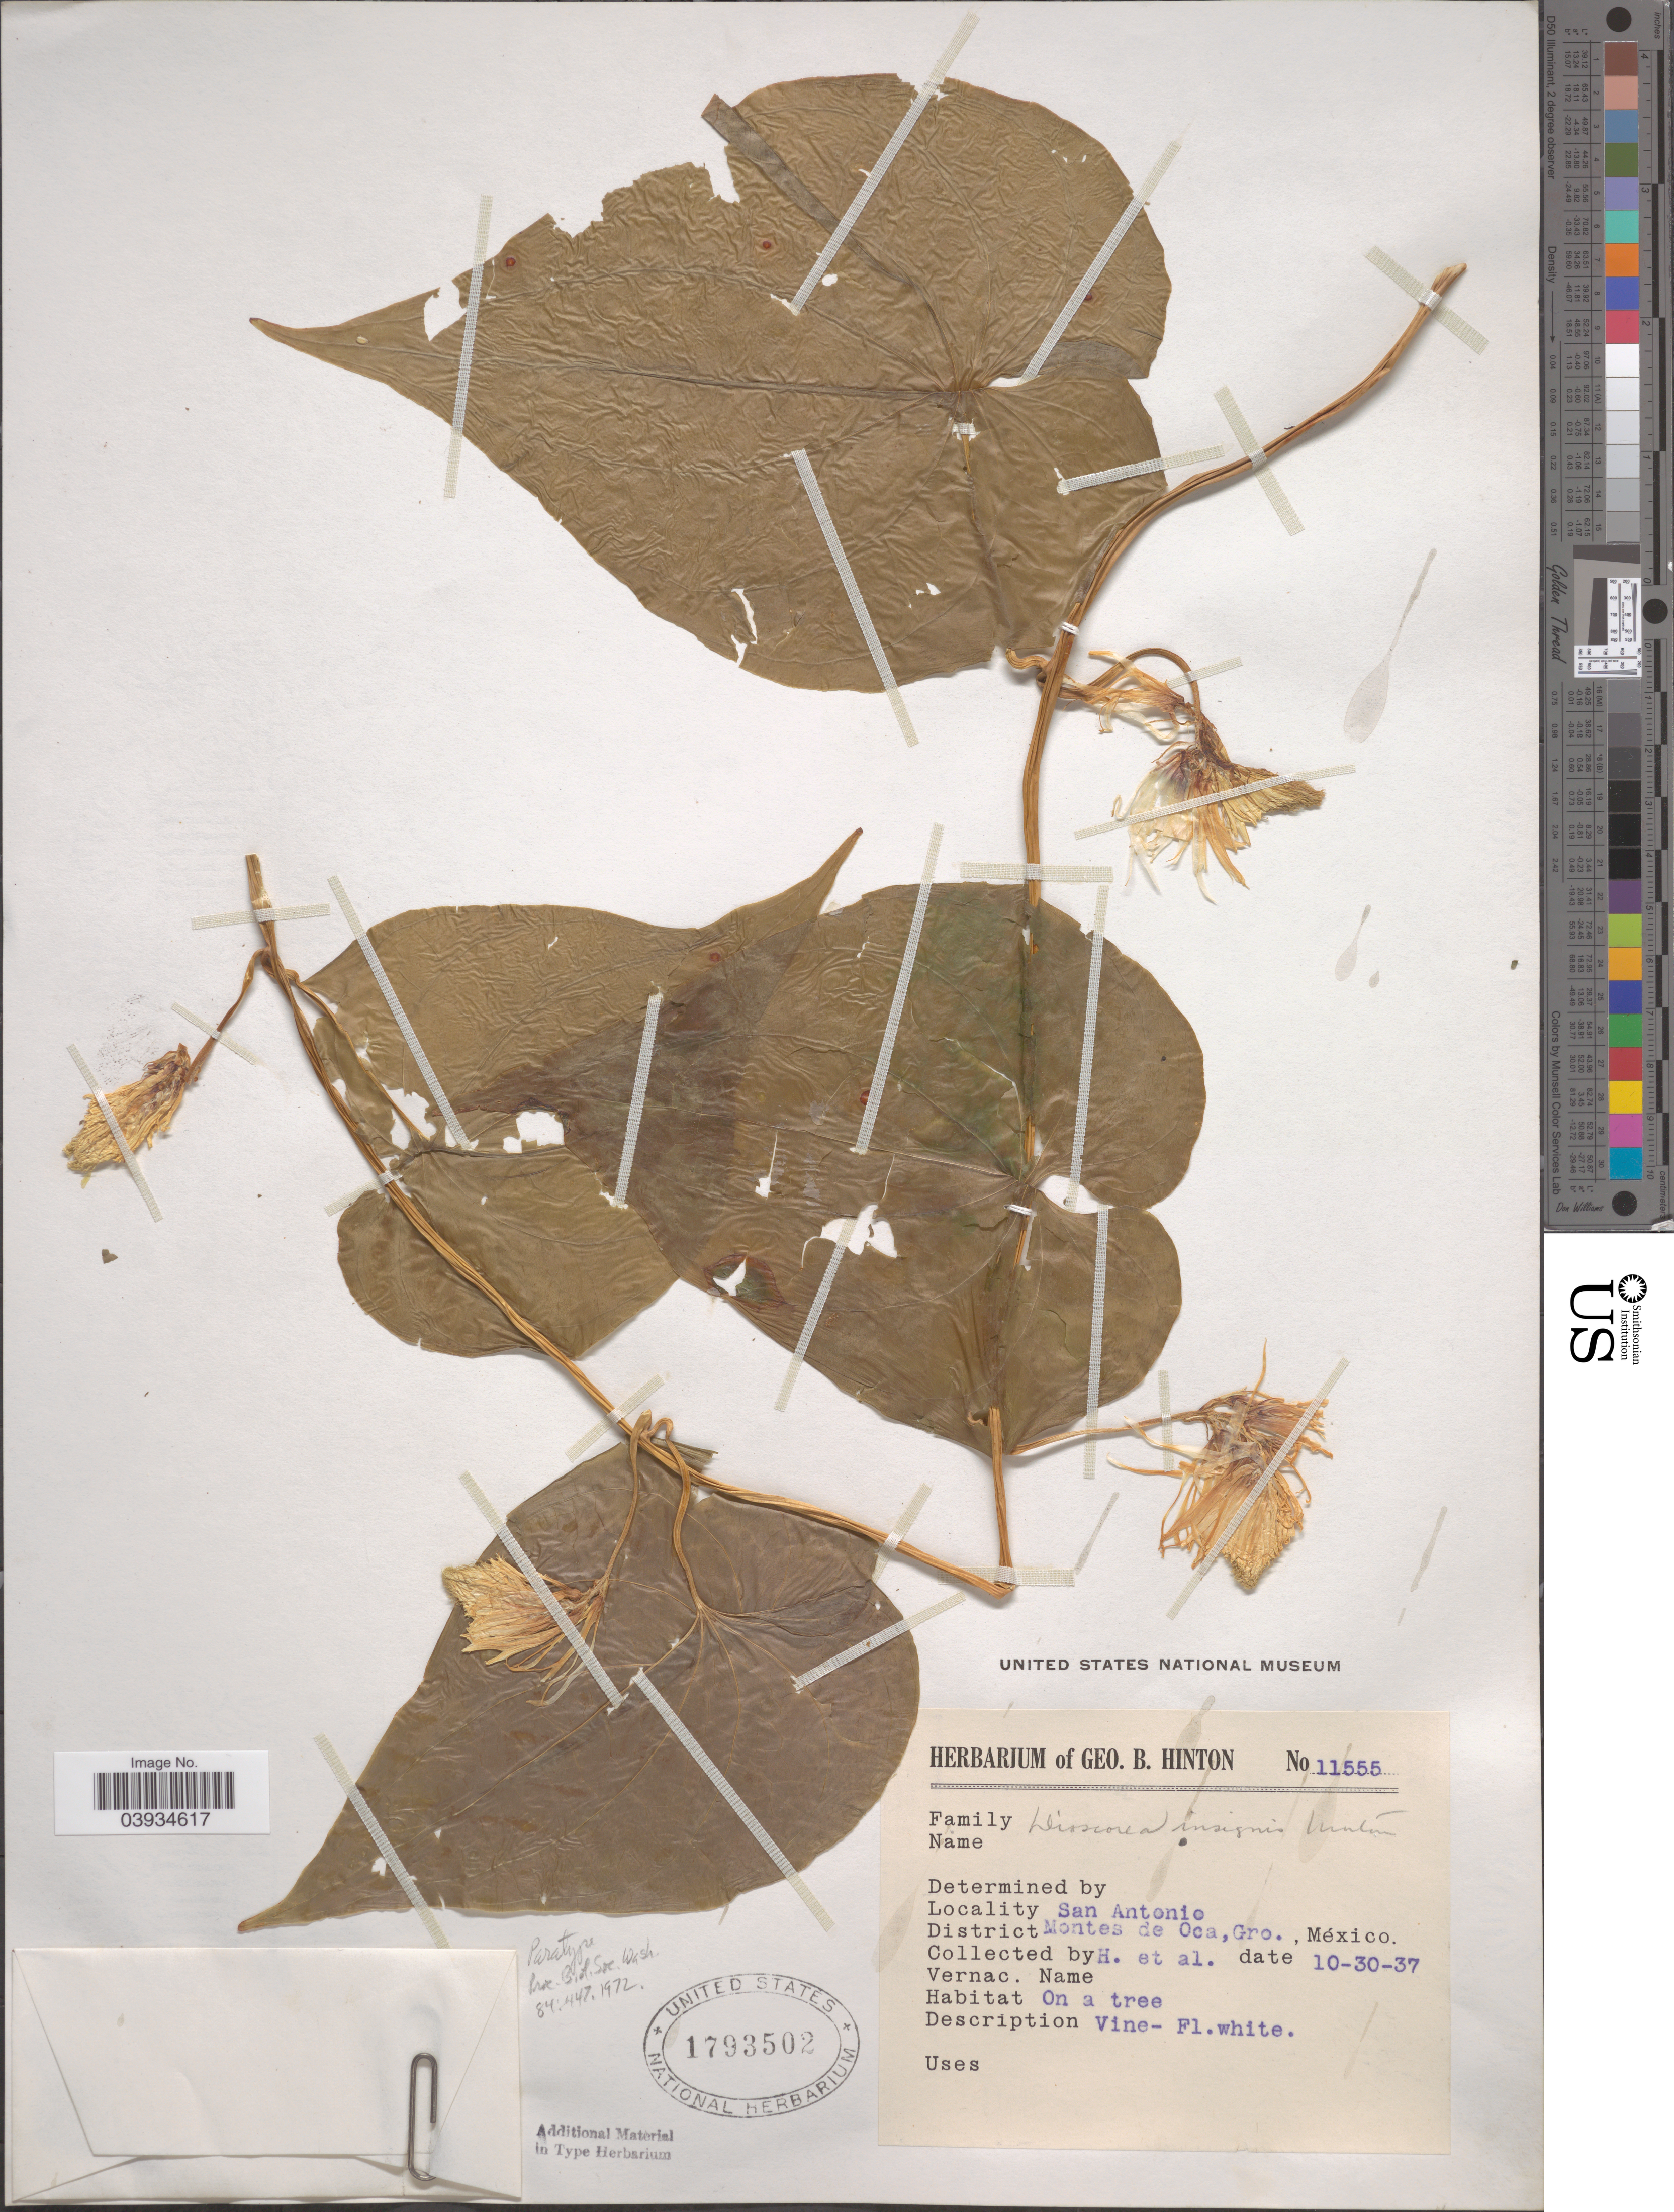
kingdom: Plantae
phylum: Tracheophyta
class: Liliopsida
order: Dioscoreales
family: Dioscoreaceae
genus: Dioscorea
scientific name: Dioscorea insignis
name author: C.V. Morton & B.G. Schub.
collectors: G. B. Hinton & et al.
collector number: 11555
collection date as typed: Transcribed d/m/y: 30/10/37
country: Mexico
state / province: Guerrero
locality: San Antonio. District Montes de Oca.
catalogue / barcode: US 1793502